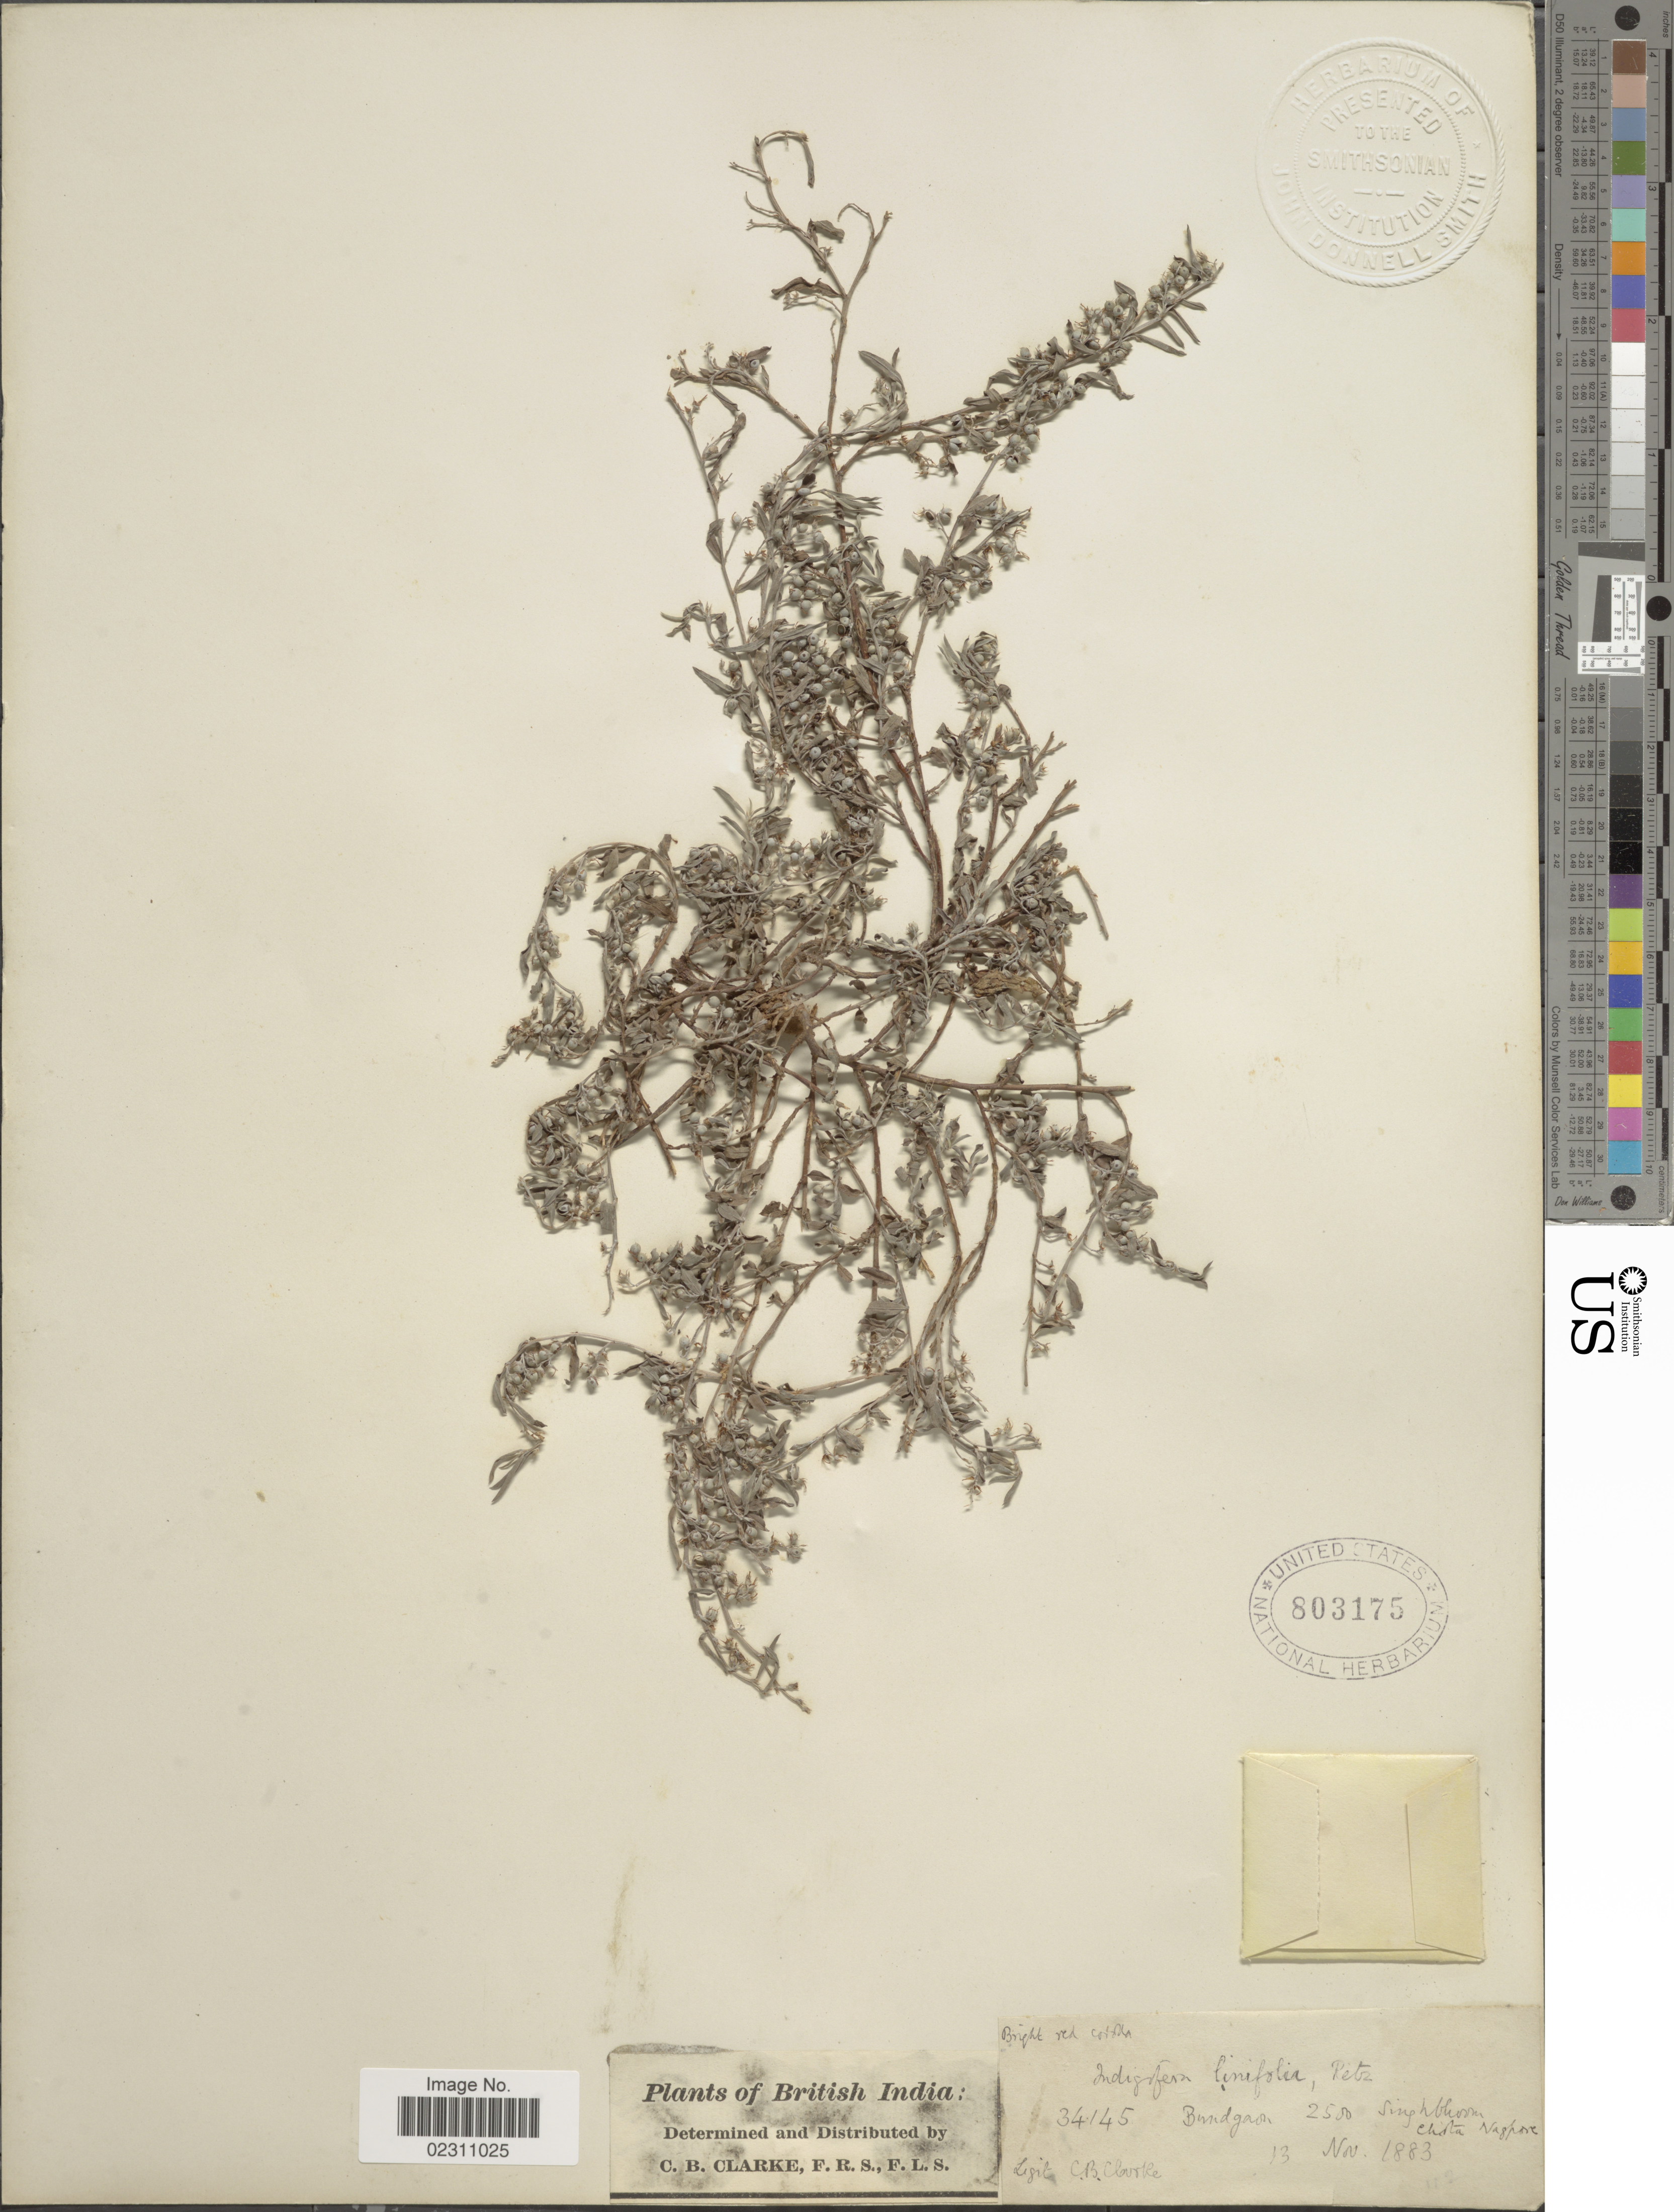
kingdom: Plantae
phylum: Tracheophyta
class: Magnoliopsida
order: Fabales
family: Fabaceae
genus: Indigofera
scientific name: Indigofera linifolia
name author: Retz.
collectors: C. B. Clarke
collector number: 34145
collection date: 1883-11-13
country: India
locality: British India, Bundgaon, Singbhoom, Chota Nagpore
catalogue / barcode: US 803175